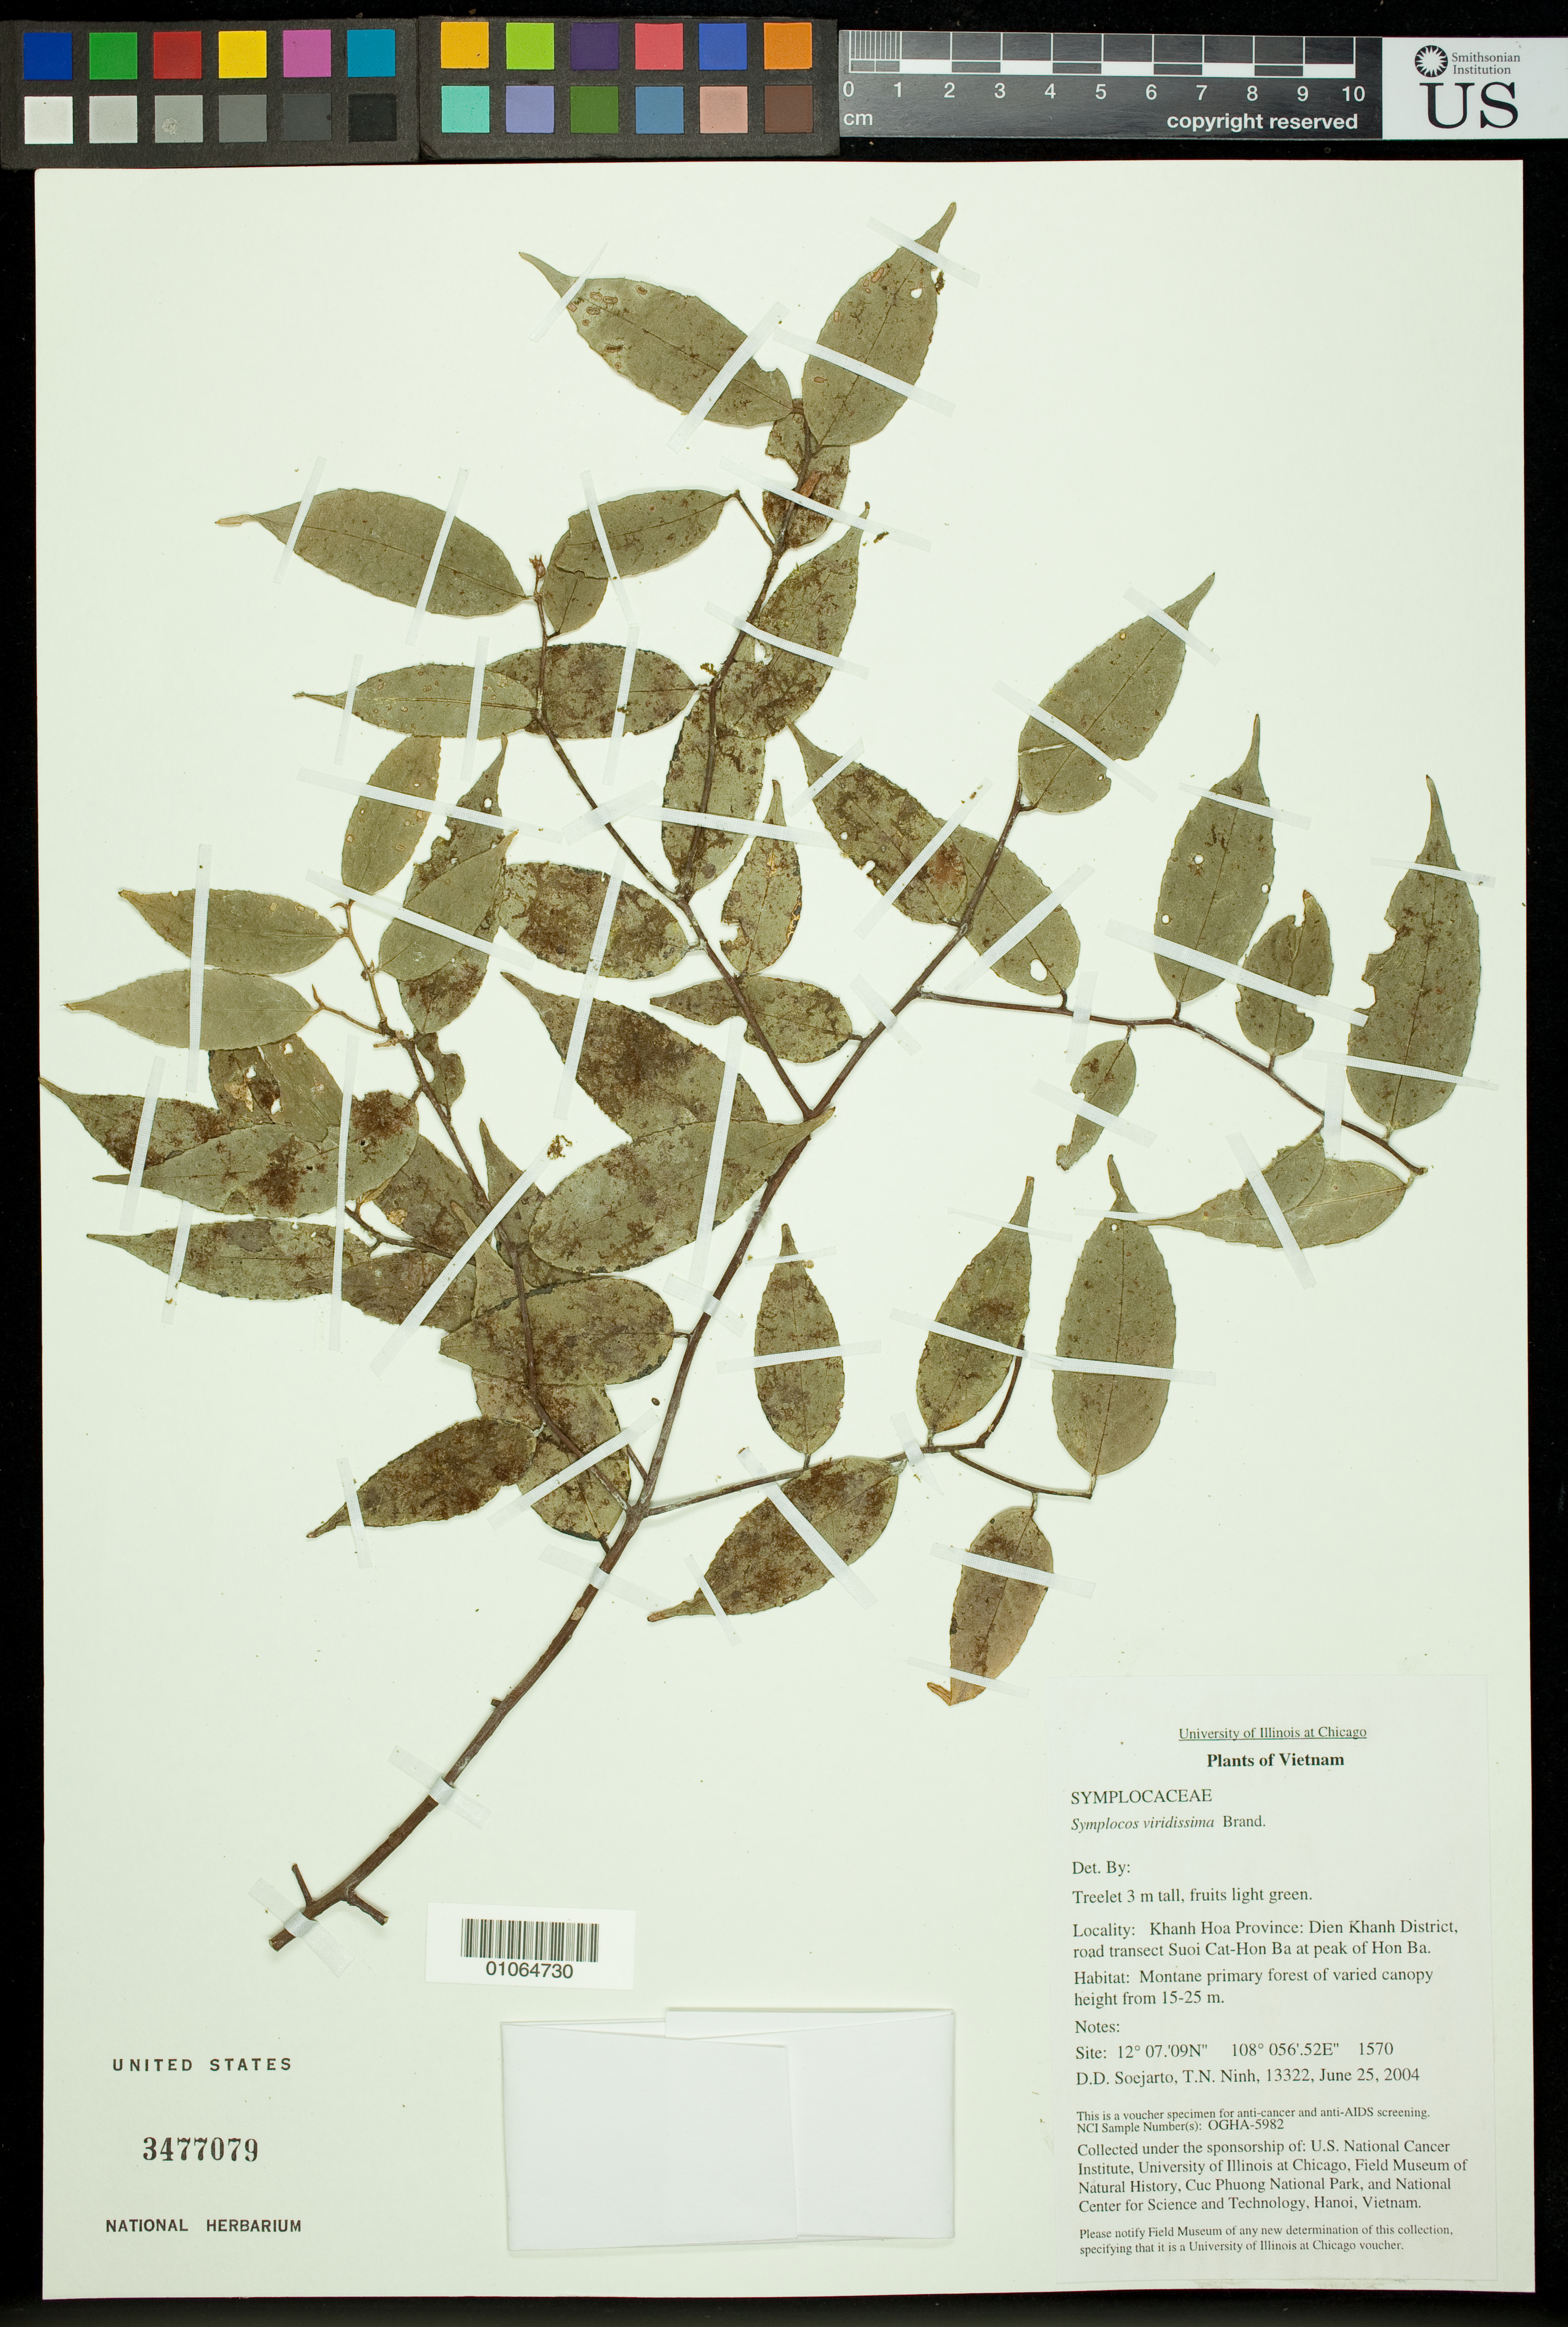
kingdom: Plantae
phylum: Tracheophyta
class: Magnoliopsida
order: Ericales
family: Symplocaceae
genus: Symplocos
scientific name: Symplocos viridissima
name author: Brand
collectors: D. D. Soejarto & T. N. Ninh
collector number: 13322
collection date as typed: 25 Jun 2004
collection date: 2004-06-25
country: Vietnam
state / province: Khanh Hoa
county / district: Dien Khanh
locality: road transect Suoi Cat-Hon Ba at peak of Hon Ba.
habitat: Montane primary forest of varied canopy height from 15-25m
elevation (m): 1570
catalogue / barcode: US 3477079